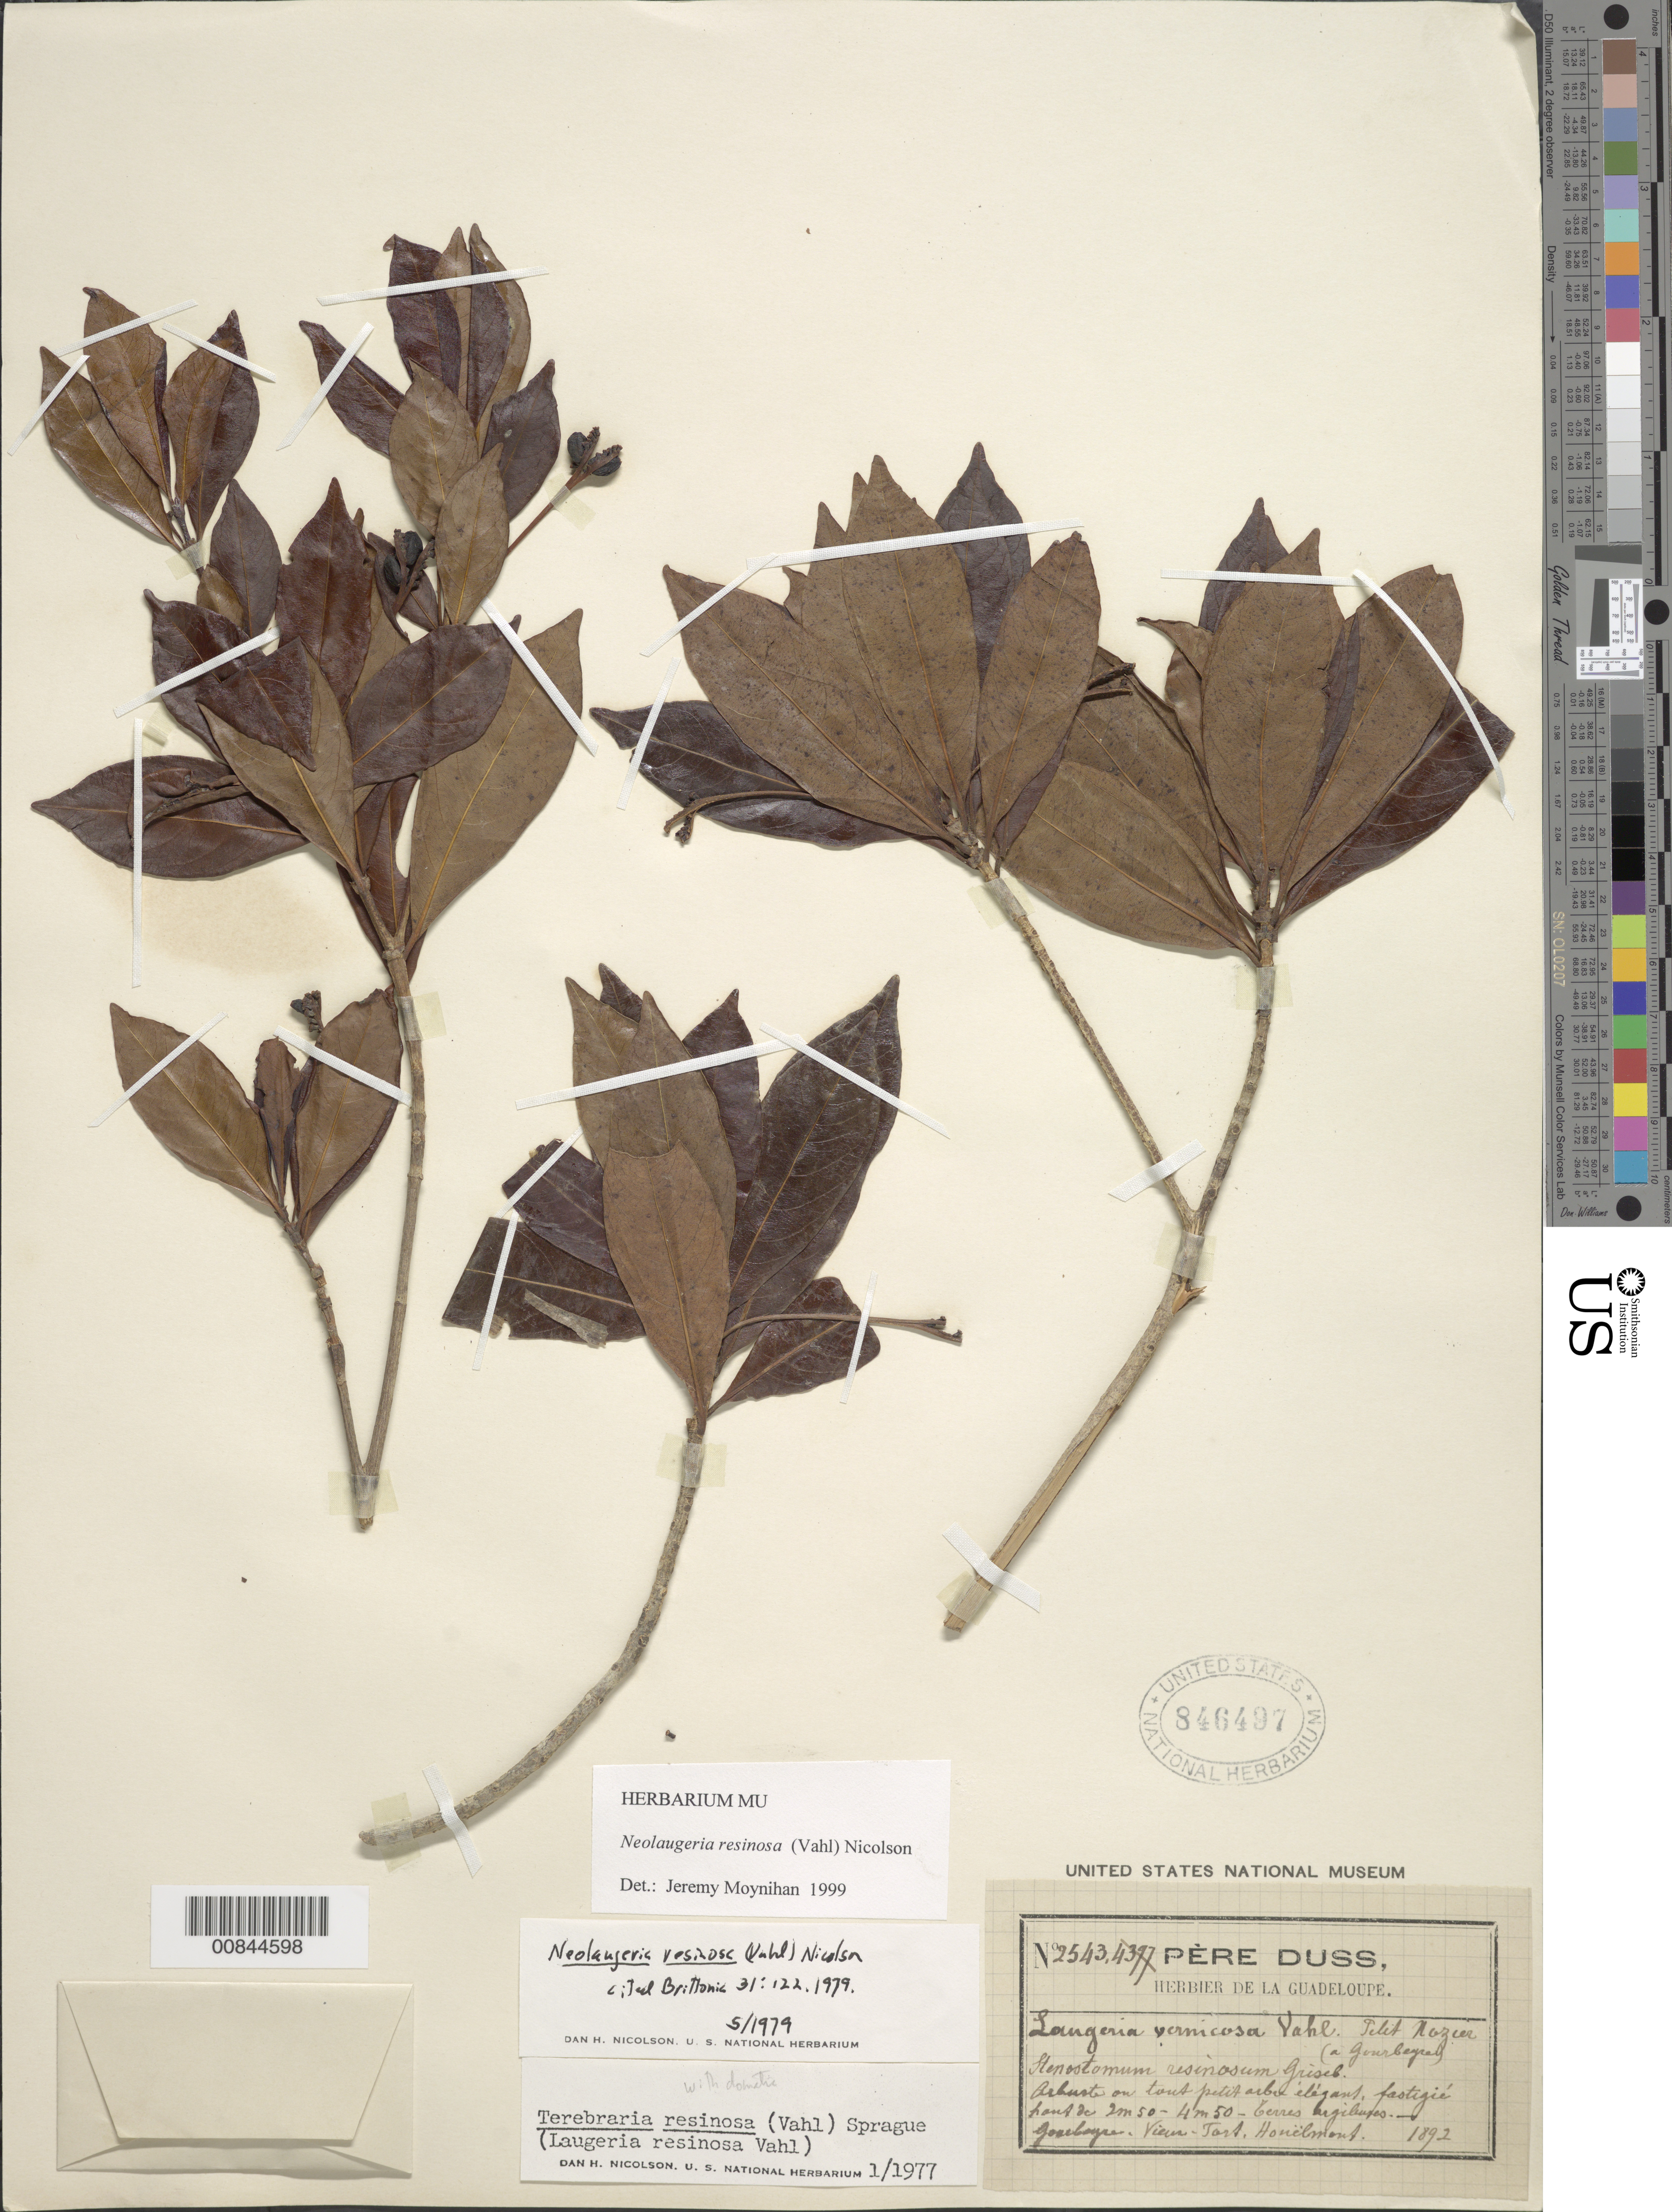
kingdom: Plantae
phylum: Tracheophyta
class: Magnoliopsida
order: Gentianales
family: Rubiaceae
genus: Stenostomum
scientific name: Stenostomum resinosum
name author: (Vahl) Griseb.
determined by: Nicolson, Dan H.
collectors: Père Duss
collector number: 2543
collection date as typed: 1892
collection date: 1892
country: Guadeloupe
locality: Gourbeyre, Vieua-Tort. Houëlmont.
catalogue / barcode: US 846497